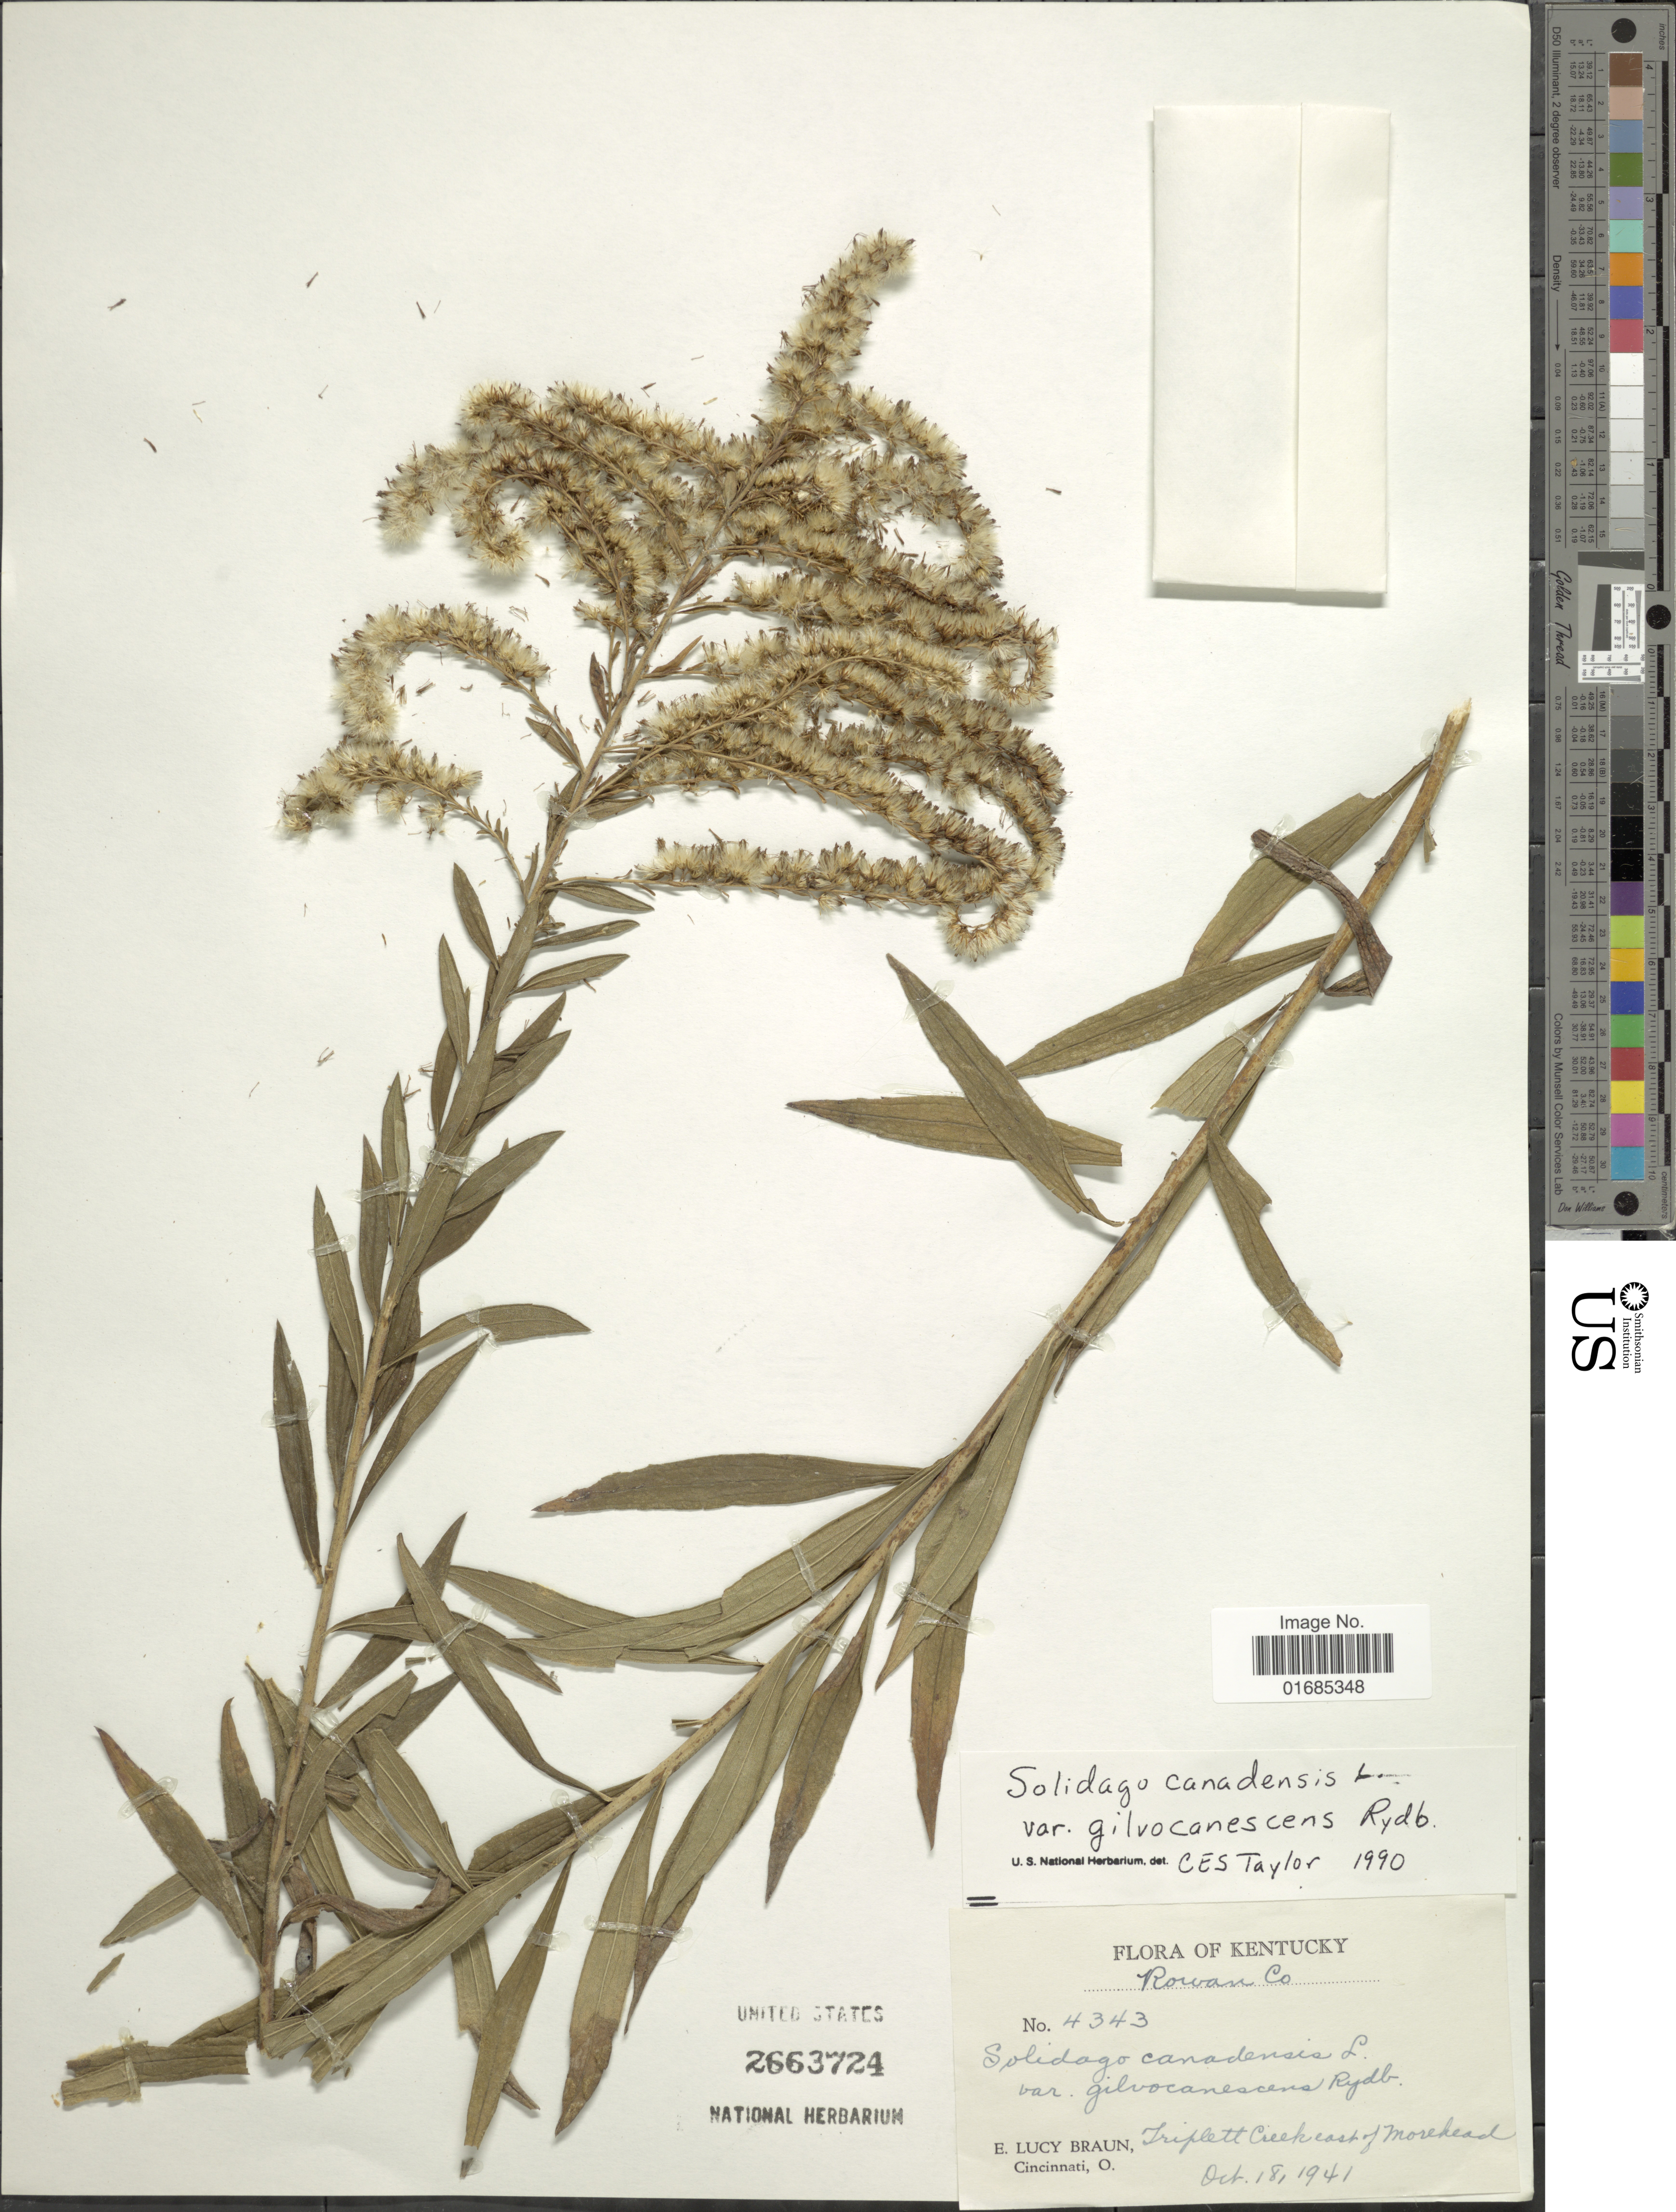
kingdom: Plantae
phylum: Tracheophyta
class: Magnoliopsida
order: Asterales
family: Asteraceae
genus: Solidago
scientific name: Solidago canadensis var. gilvocanescens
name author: Rydb.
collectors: E. L. Braun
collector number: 4343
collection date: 1941-10-18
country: United States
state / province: Kentucky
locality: Rowan Co., Triplett Creek east of Morehead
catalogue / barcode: US 2663724